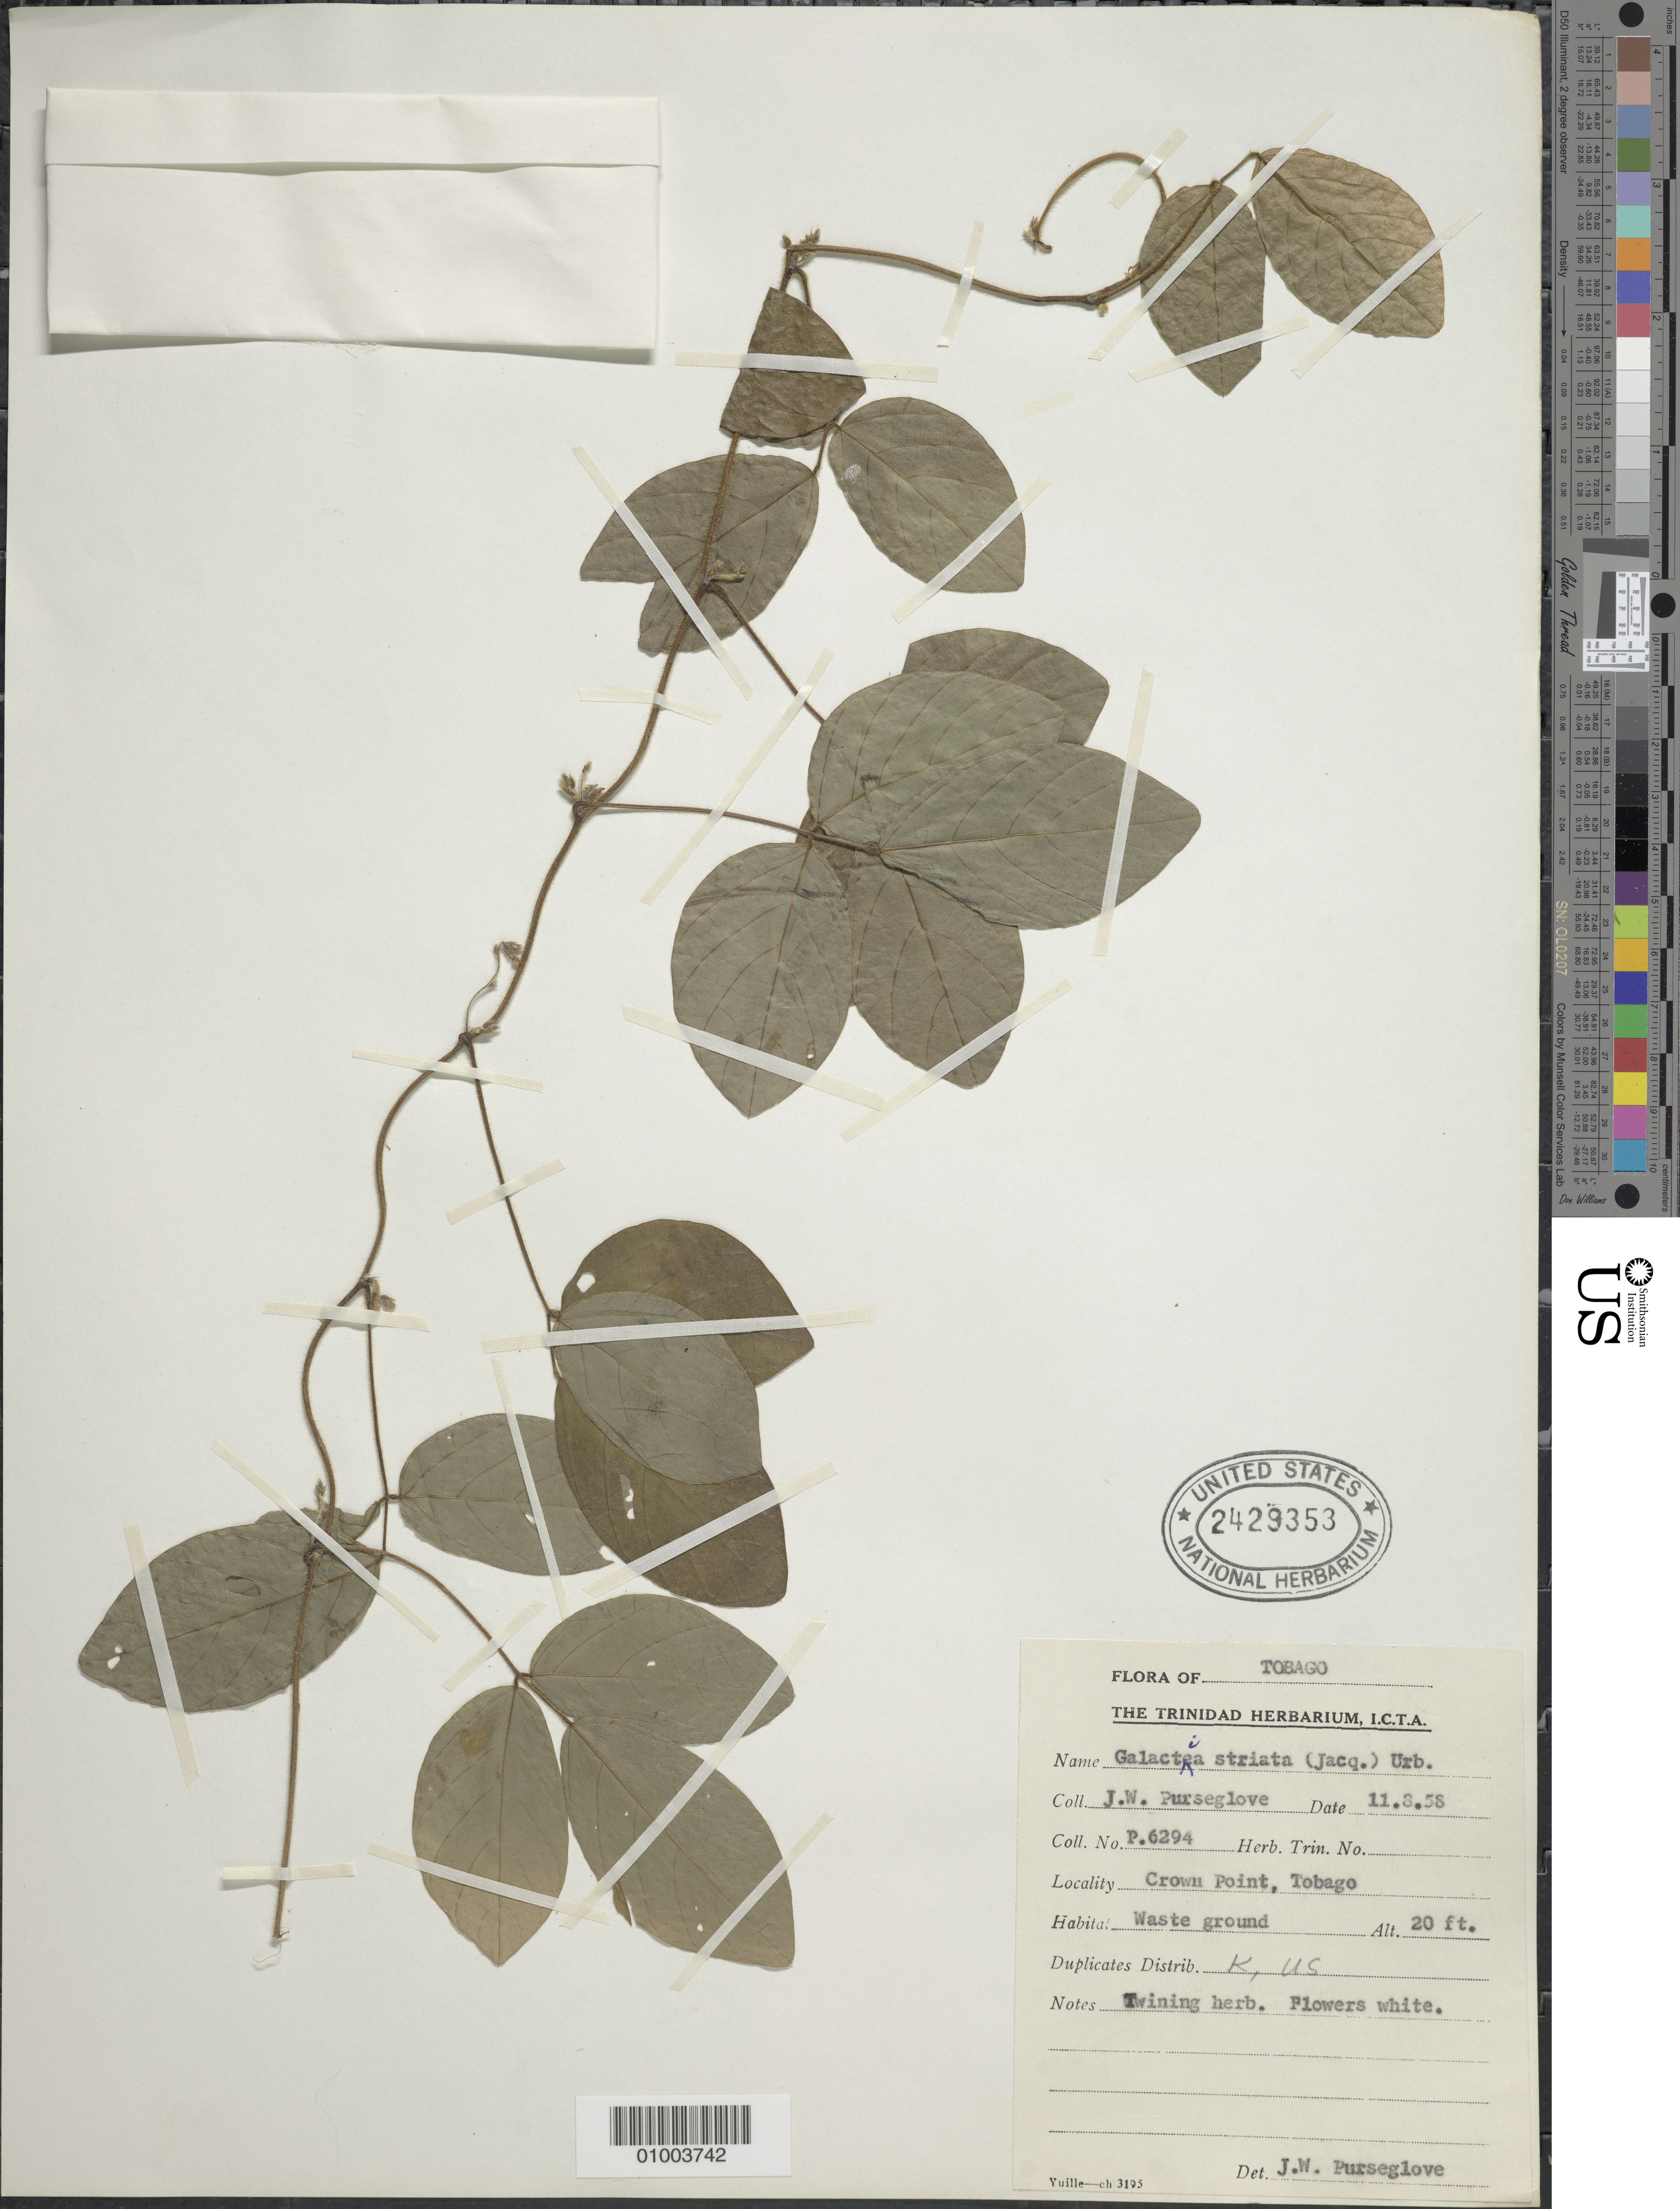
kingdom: Plantae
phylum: Tracheophyta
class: Magnoliopsida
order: Fabales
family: Fabaceae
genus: Galactia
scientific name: Galactia striata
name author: (Jacq.) Urb.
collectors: J. Purseglove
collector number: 6294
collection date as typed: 11 Aug 1958 or 08 Nov 1958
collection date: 1958-08-11 or 1958-11-08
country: Trinidad and Tobago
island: Tobago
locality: Crown Point, Tobago; Waste ground. Twining herb. Flowers white.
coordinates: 0 N, 0 E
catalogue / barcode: US 2429353